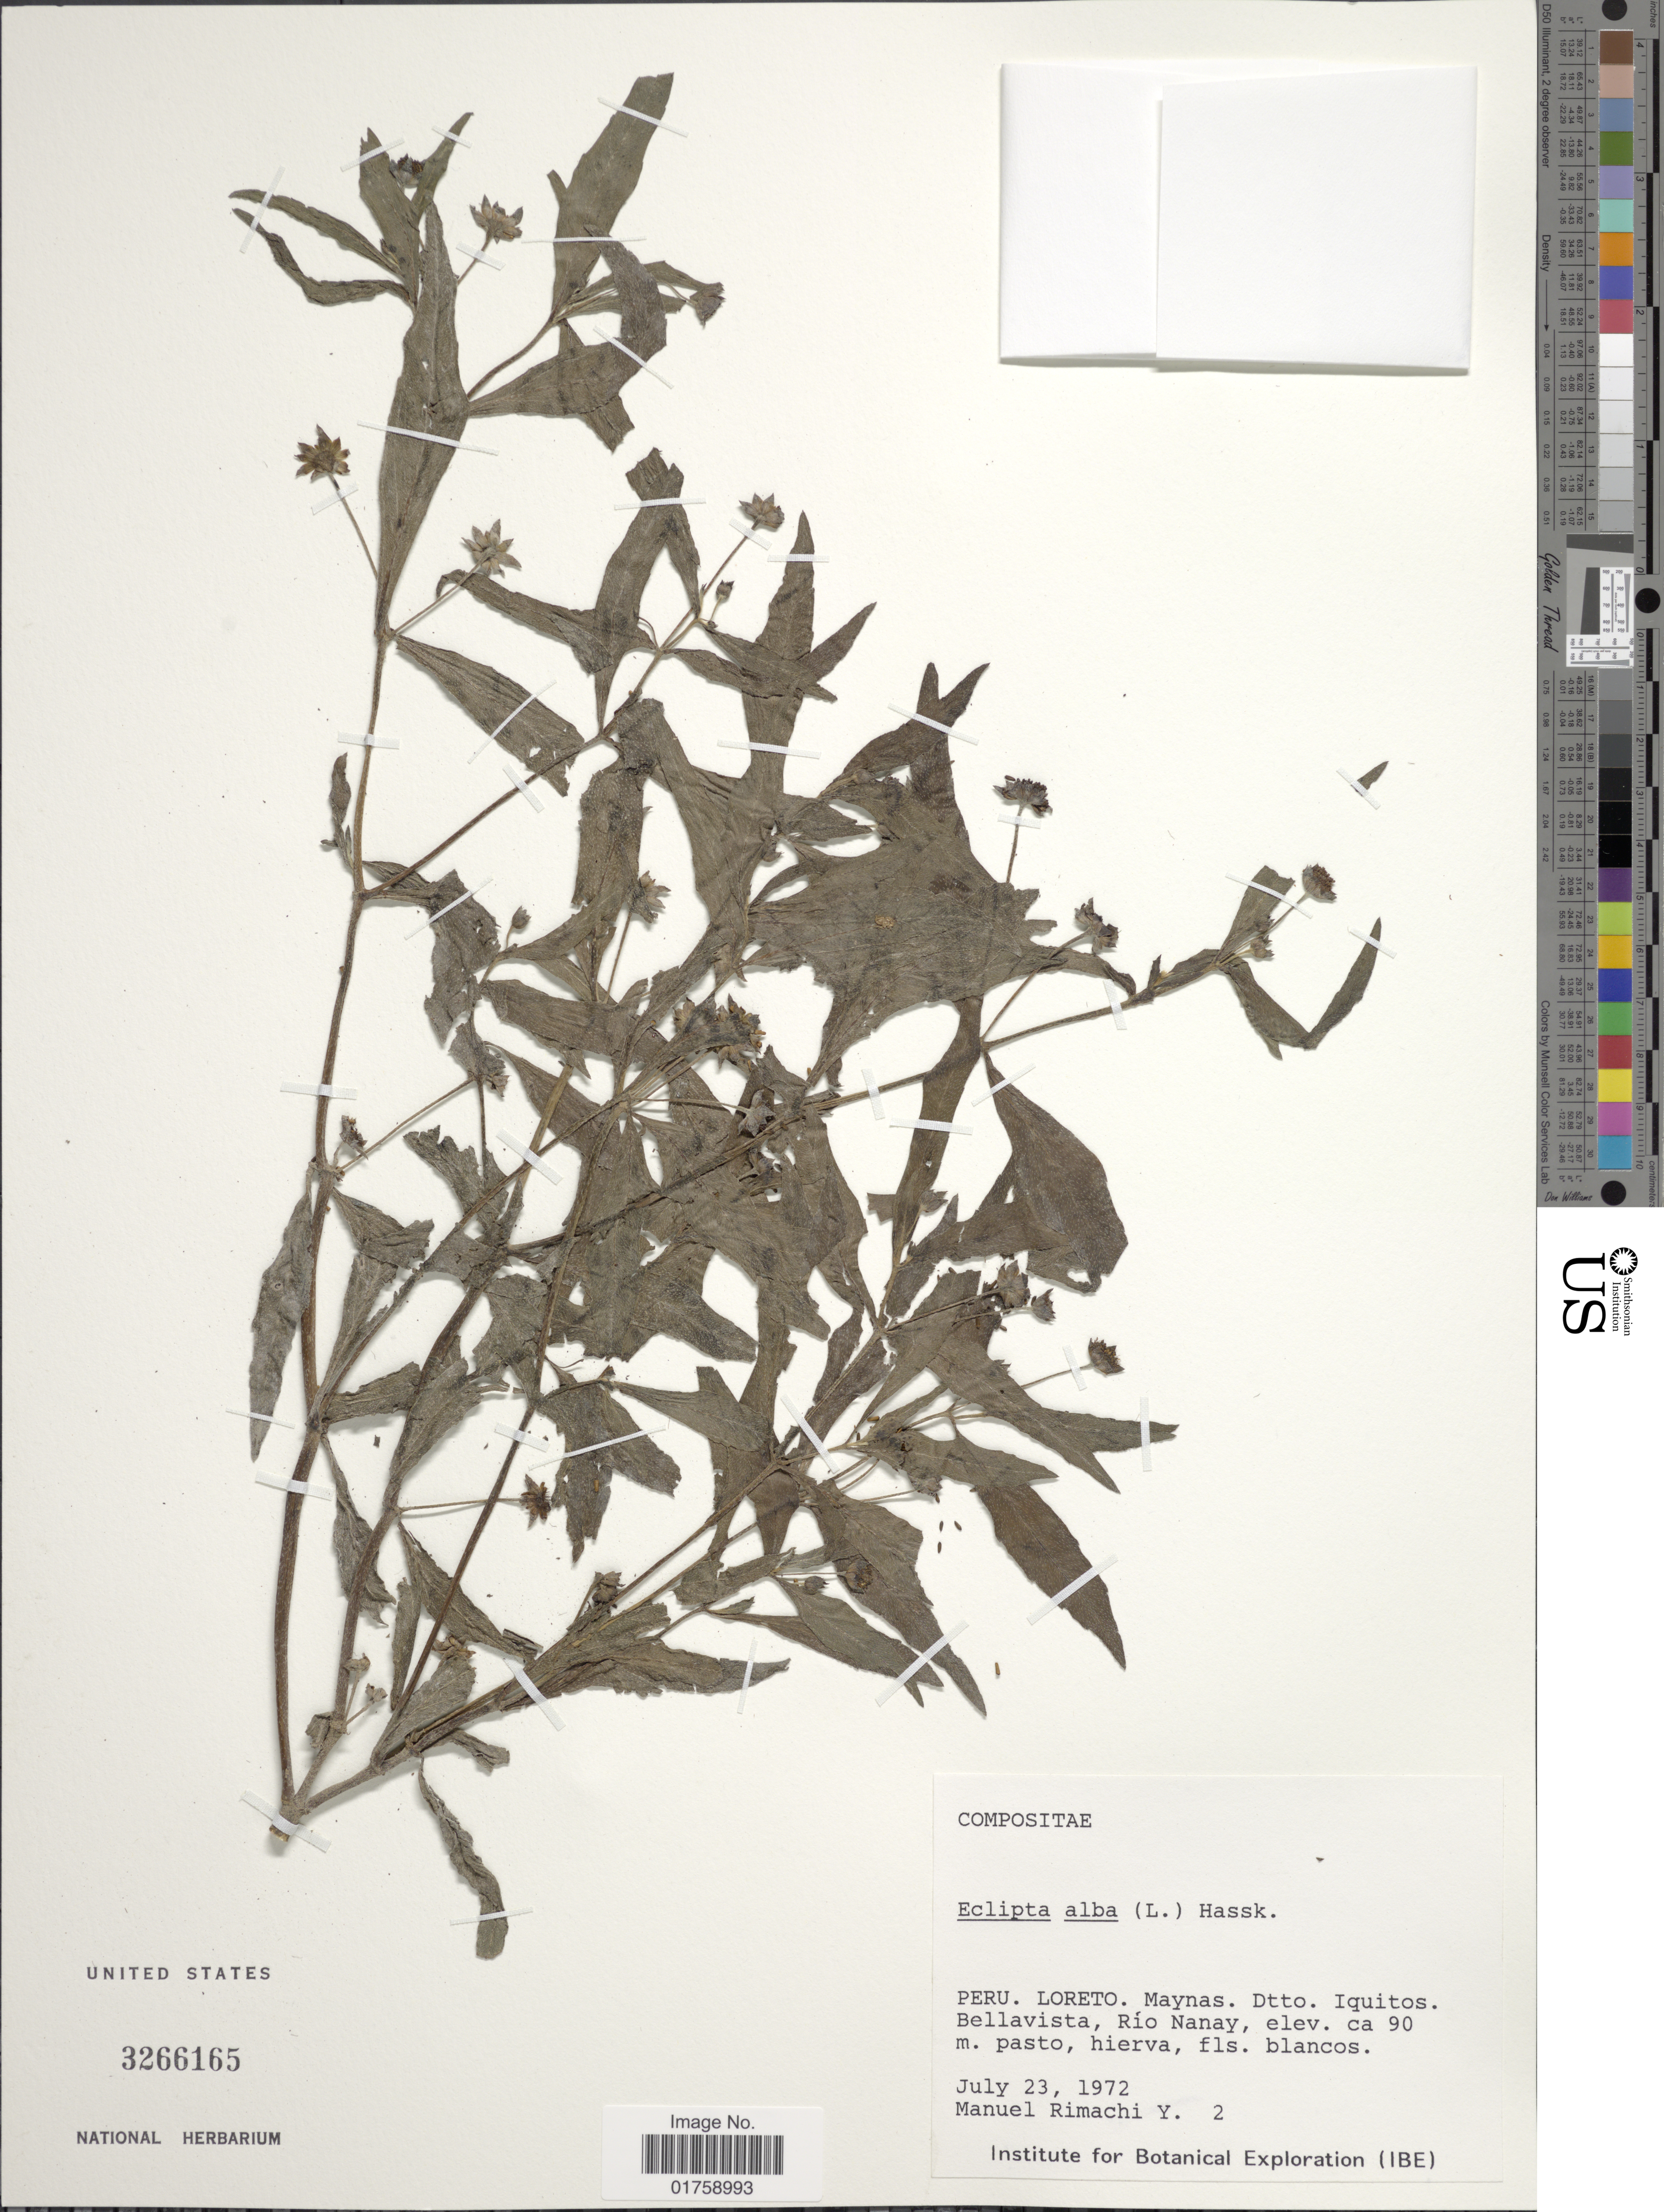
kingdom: Plantae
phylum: Tracheophyta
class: Magnoliopsida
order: Asterales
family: Asteraceae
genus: Eclipta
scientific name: Eclipta prostrata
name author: (L.) L.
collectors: M. Rimachi Y.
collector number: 2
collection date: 1972-07-23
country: Peru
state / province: Loreto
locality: Peru. Loreto. Maynas. Dtto. Iquitos. bellavista, Rio Nanay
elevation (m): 90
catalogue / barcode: US 3266165